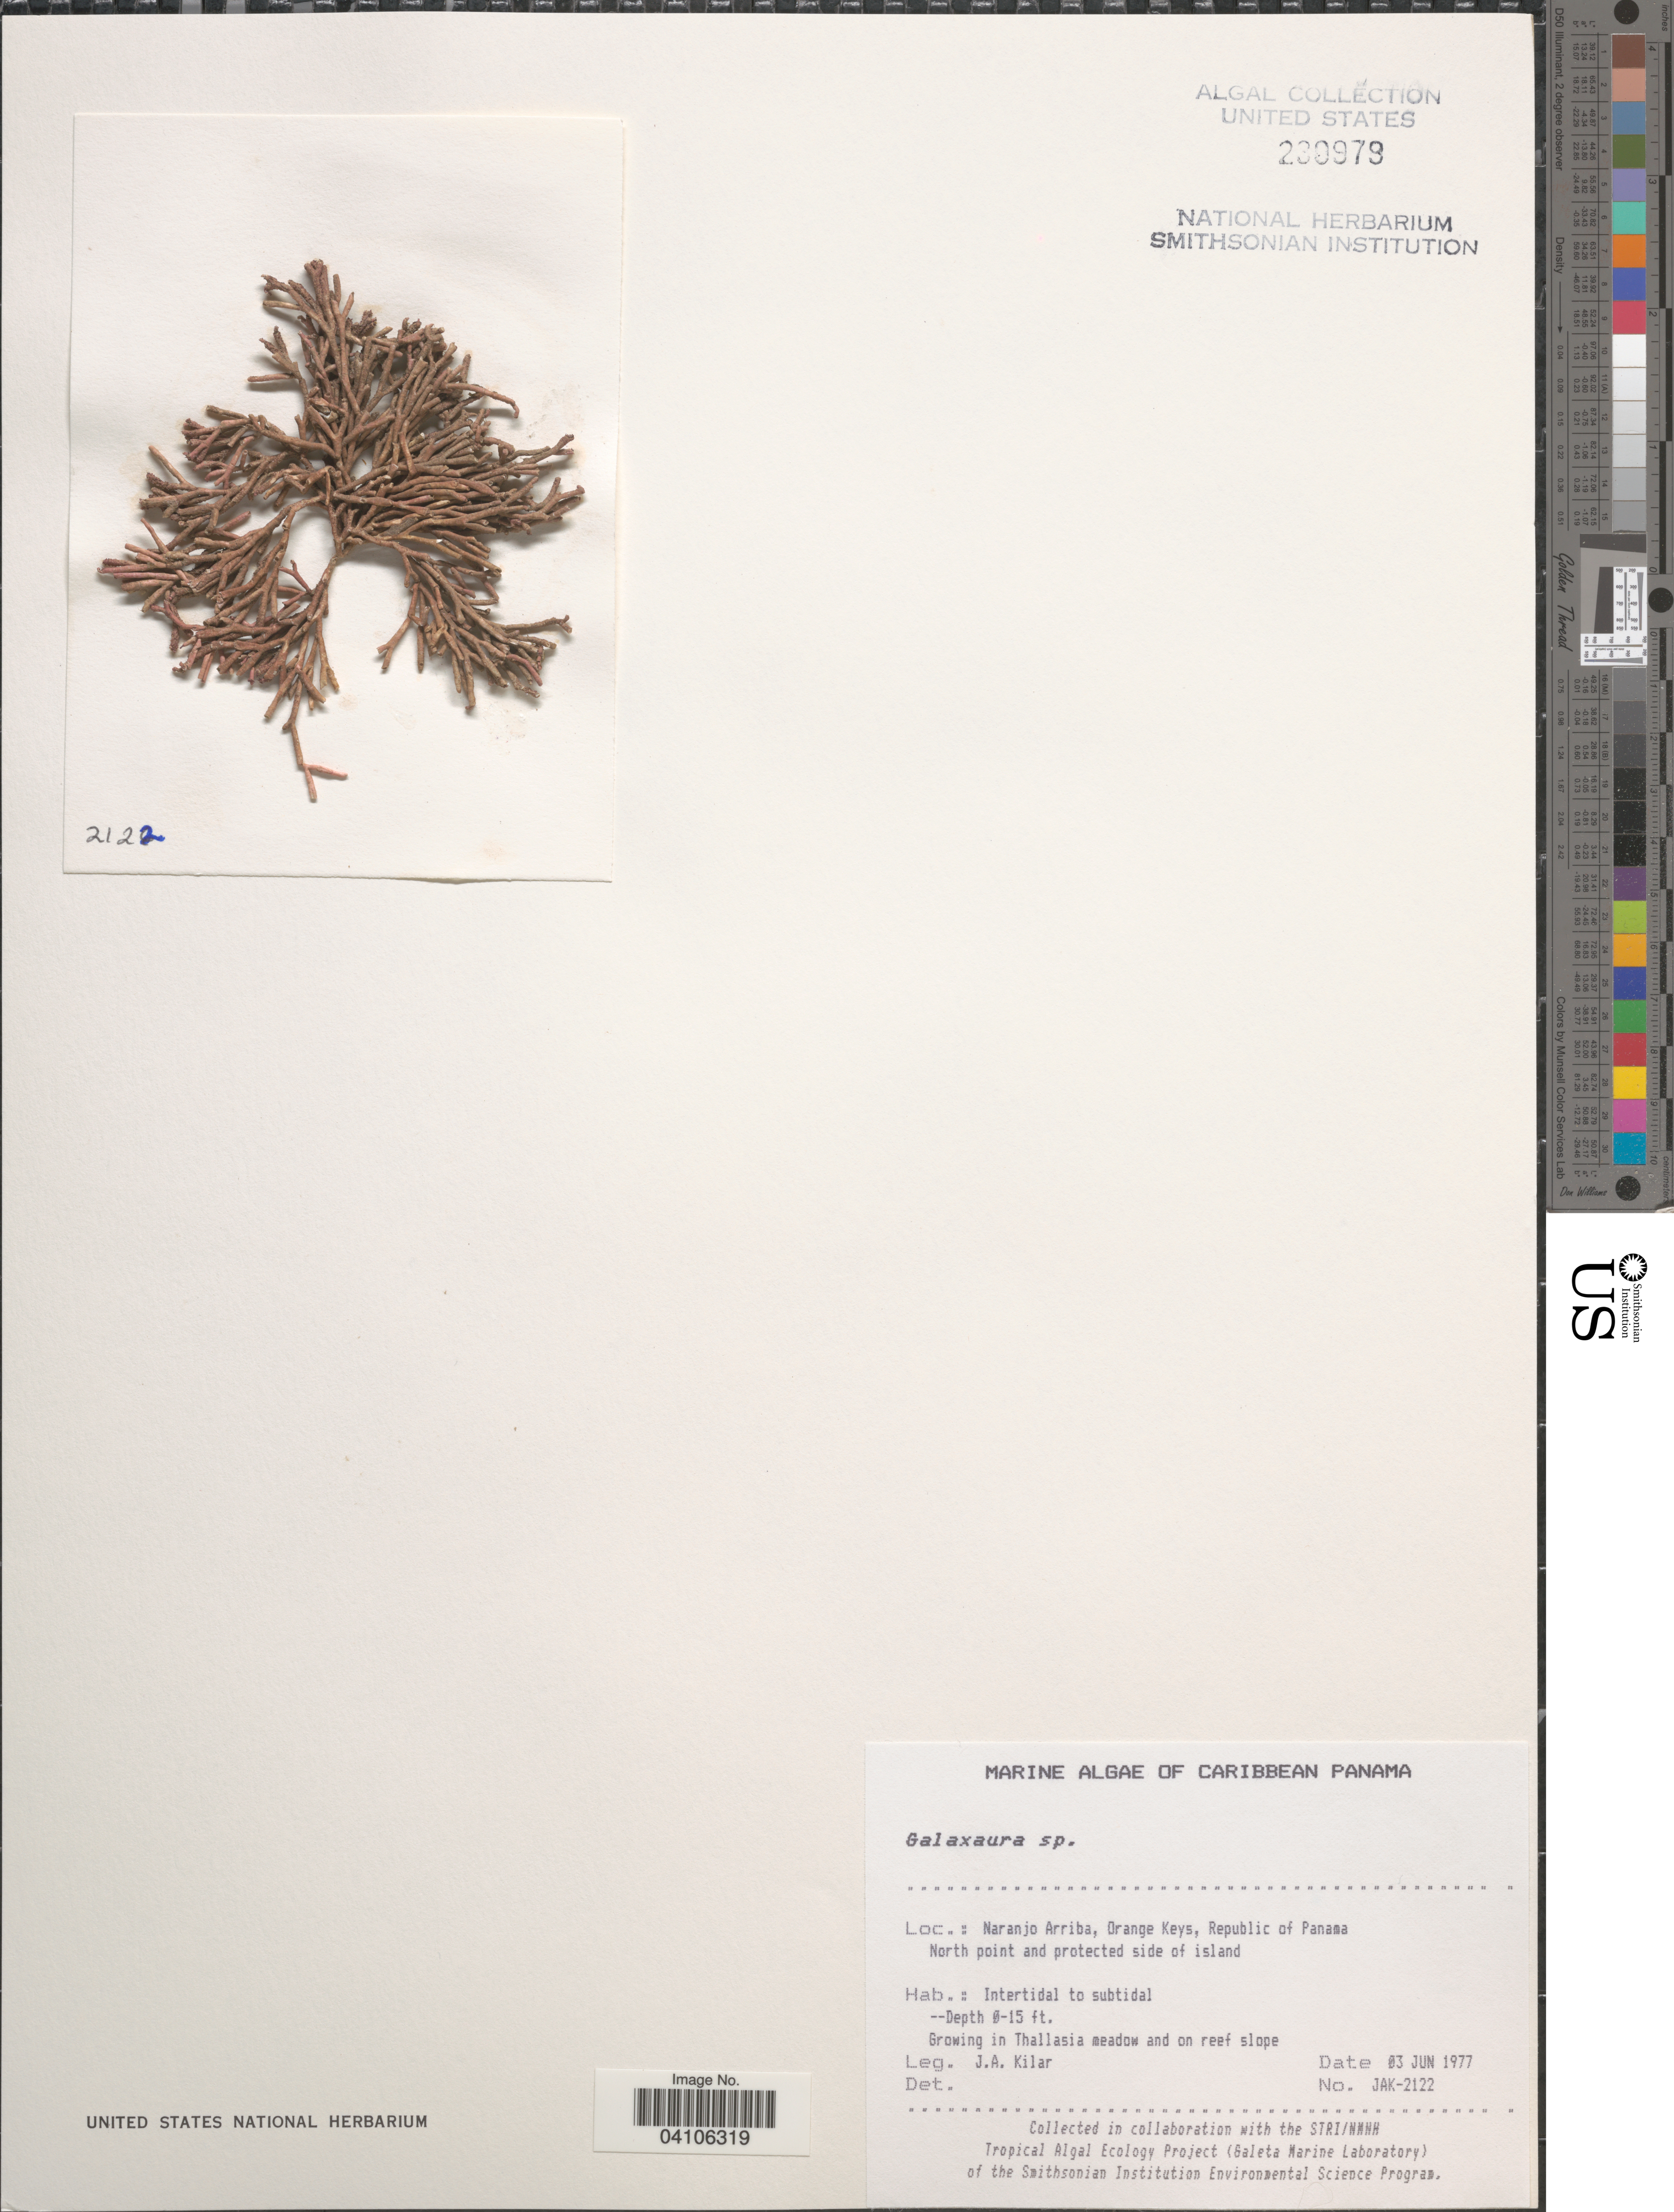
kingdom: Plantae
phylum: Rhodophyta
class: Florideophyceae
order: Nemaliales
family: Galaxauraceae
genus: Galaxaura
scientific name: Galaxaura sp.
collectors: J. A. Kilar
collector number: JAK-2122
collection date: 1977-06-03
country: Panama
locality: Caribbean Panama. Naranjo Arriba, Orange Keys, Republic of Panama. North point and protected side of island.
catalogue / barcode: US 230979